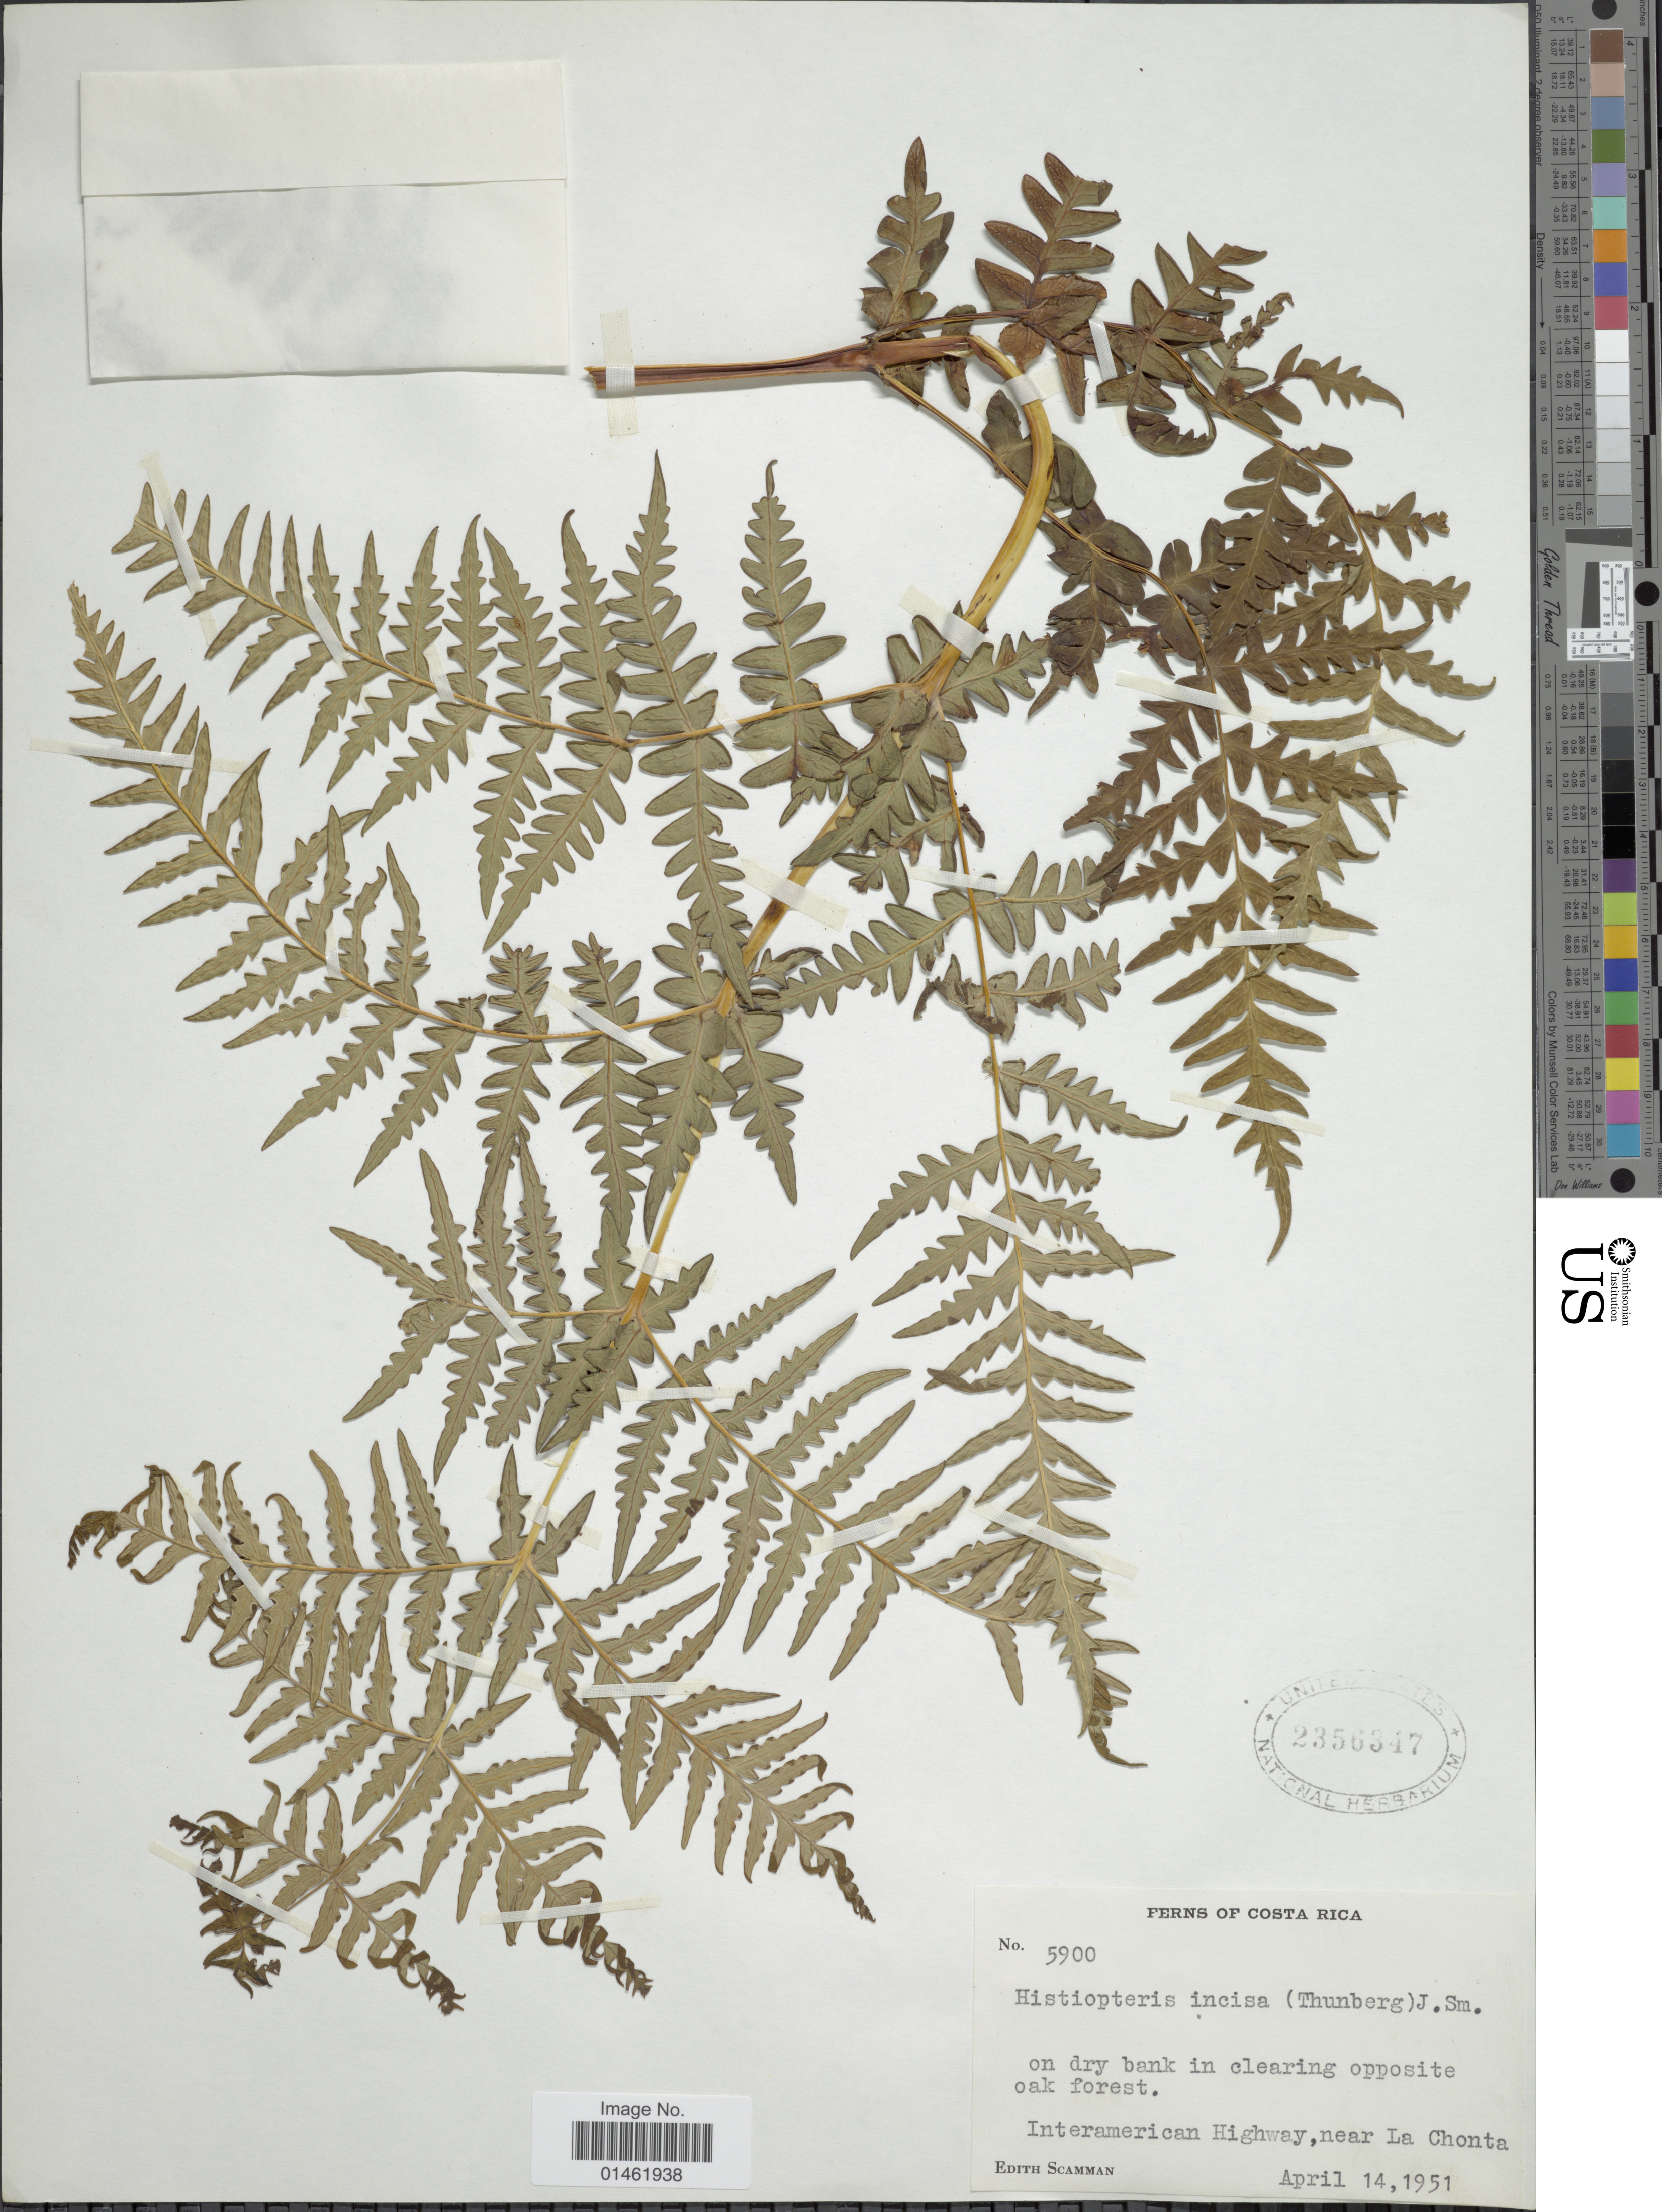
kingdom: Plantae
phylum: Tracheophyta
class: Polypodiopsida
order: Polypodiales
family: Dennstaedtiaceae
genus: Histiopteris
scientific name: Histiopteris incisa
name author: (Thunb.) J. Sm.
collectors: E. Scamman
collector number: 5900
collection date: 1951-04-14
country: Costa Rica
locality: Costa Rica, on dry bank in clearing opposite oak forest, Interamerican Highway, near La Chonta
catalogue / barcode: US 2356347